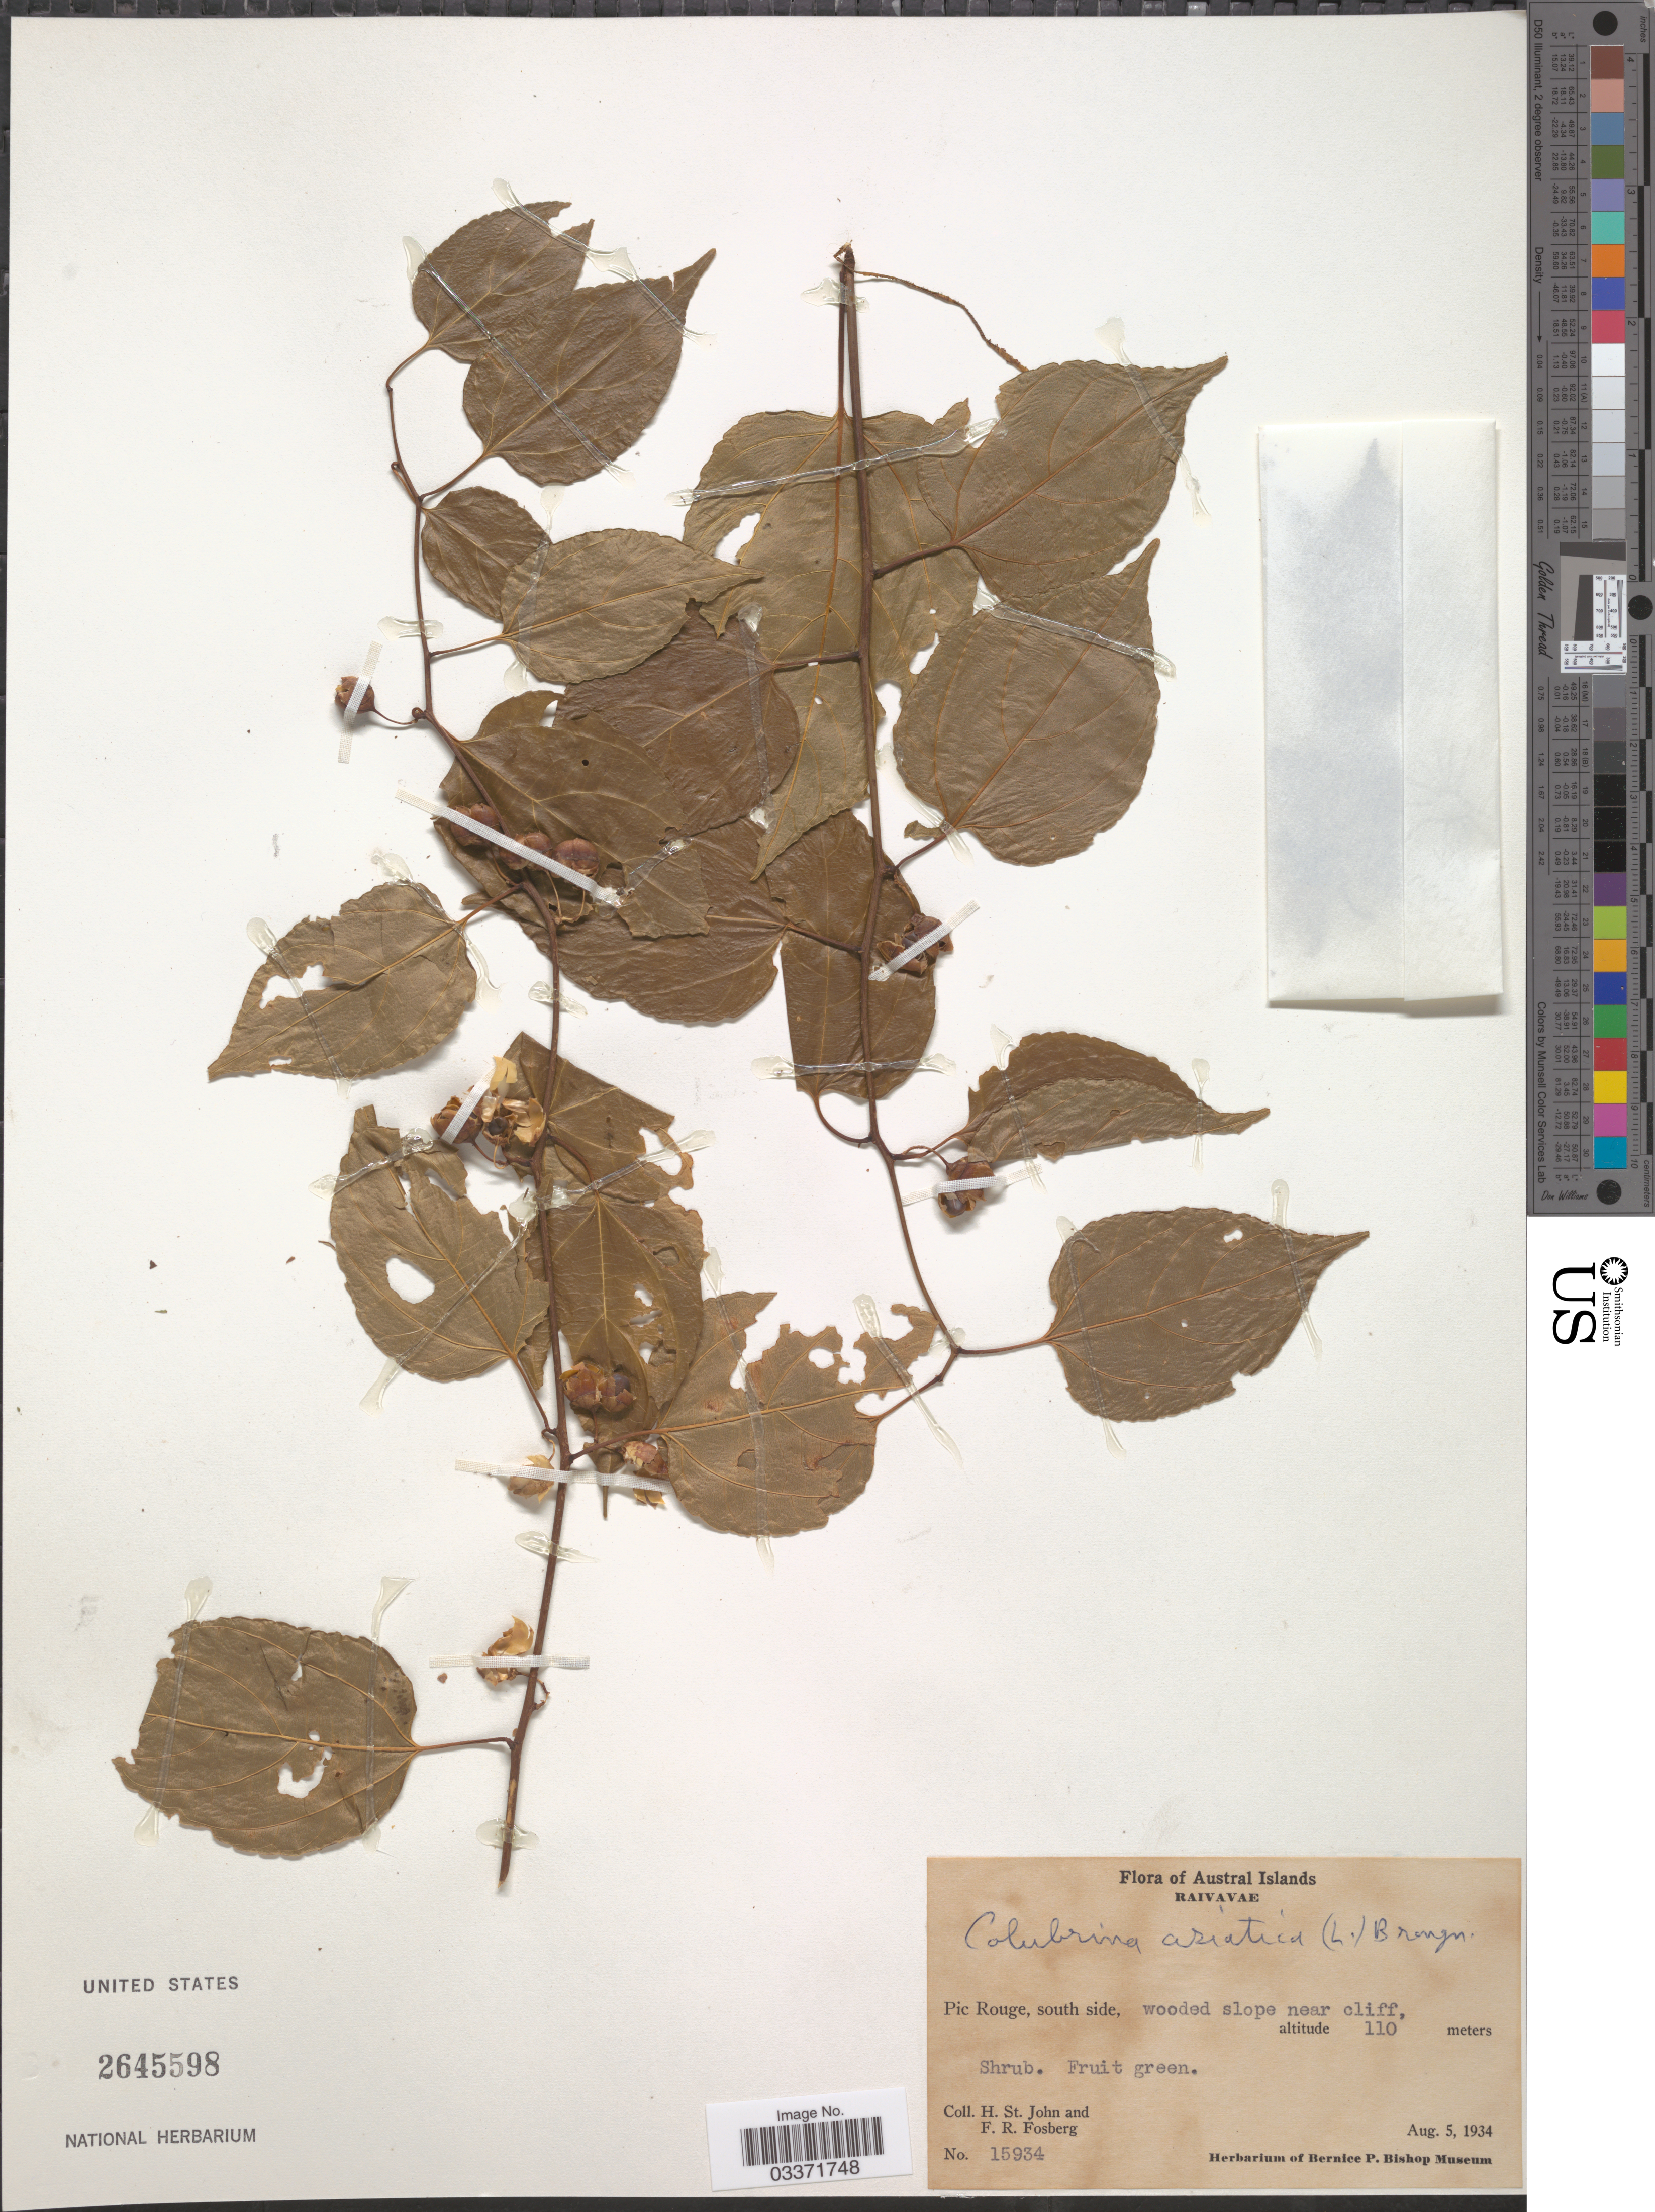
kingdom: Plantae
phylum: Tracheophyta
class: Magnoliopsida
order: Rosales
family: Rhamnaceae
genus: Colubrina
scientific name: Colubrina asiatica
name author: (L.) Brongn.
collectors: H. St. John & F. R. Fosberg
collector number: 15934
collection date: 1934-08-05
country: French Polynesia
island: Raivavae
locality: Austral Islands, Raivavae, Pic Rouge, south side.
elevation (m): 110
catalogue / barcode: US 2645598